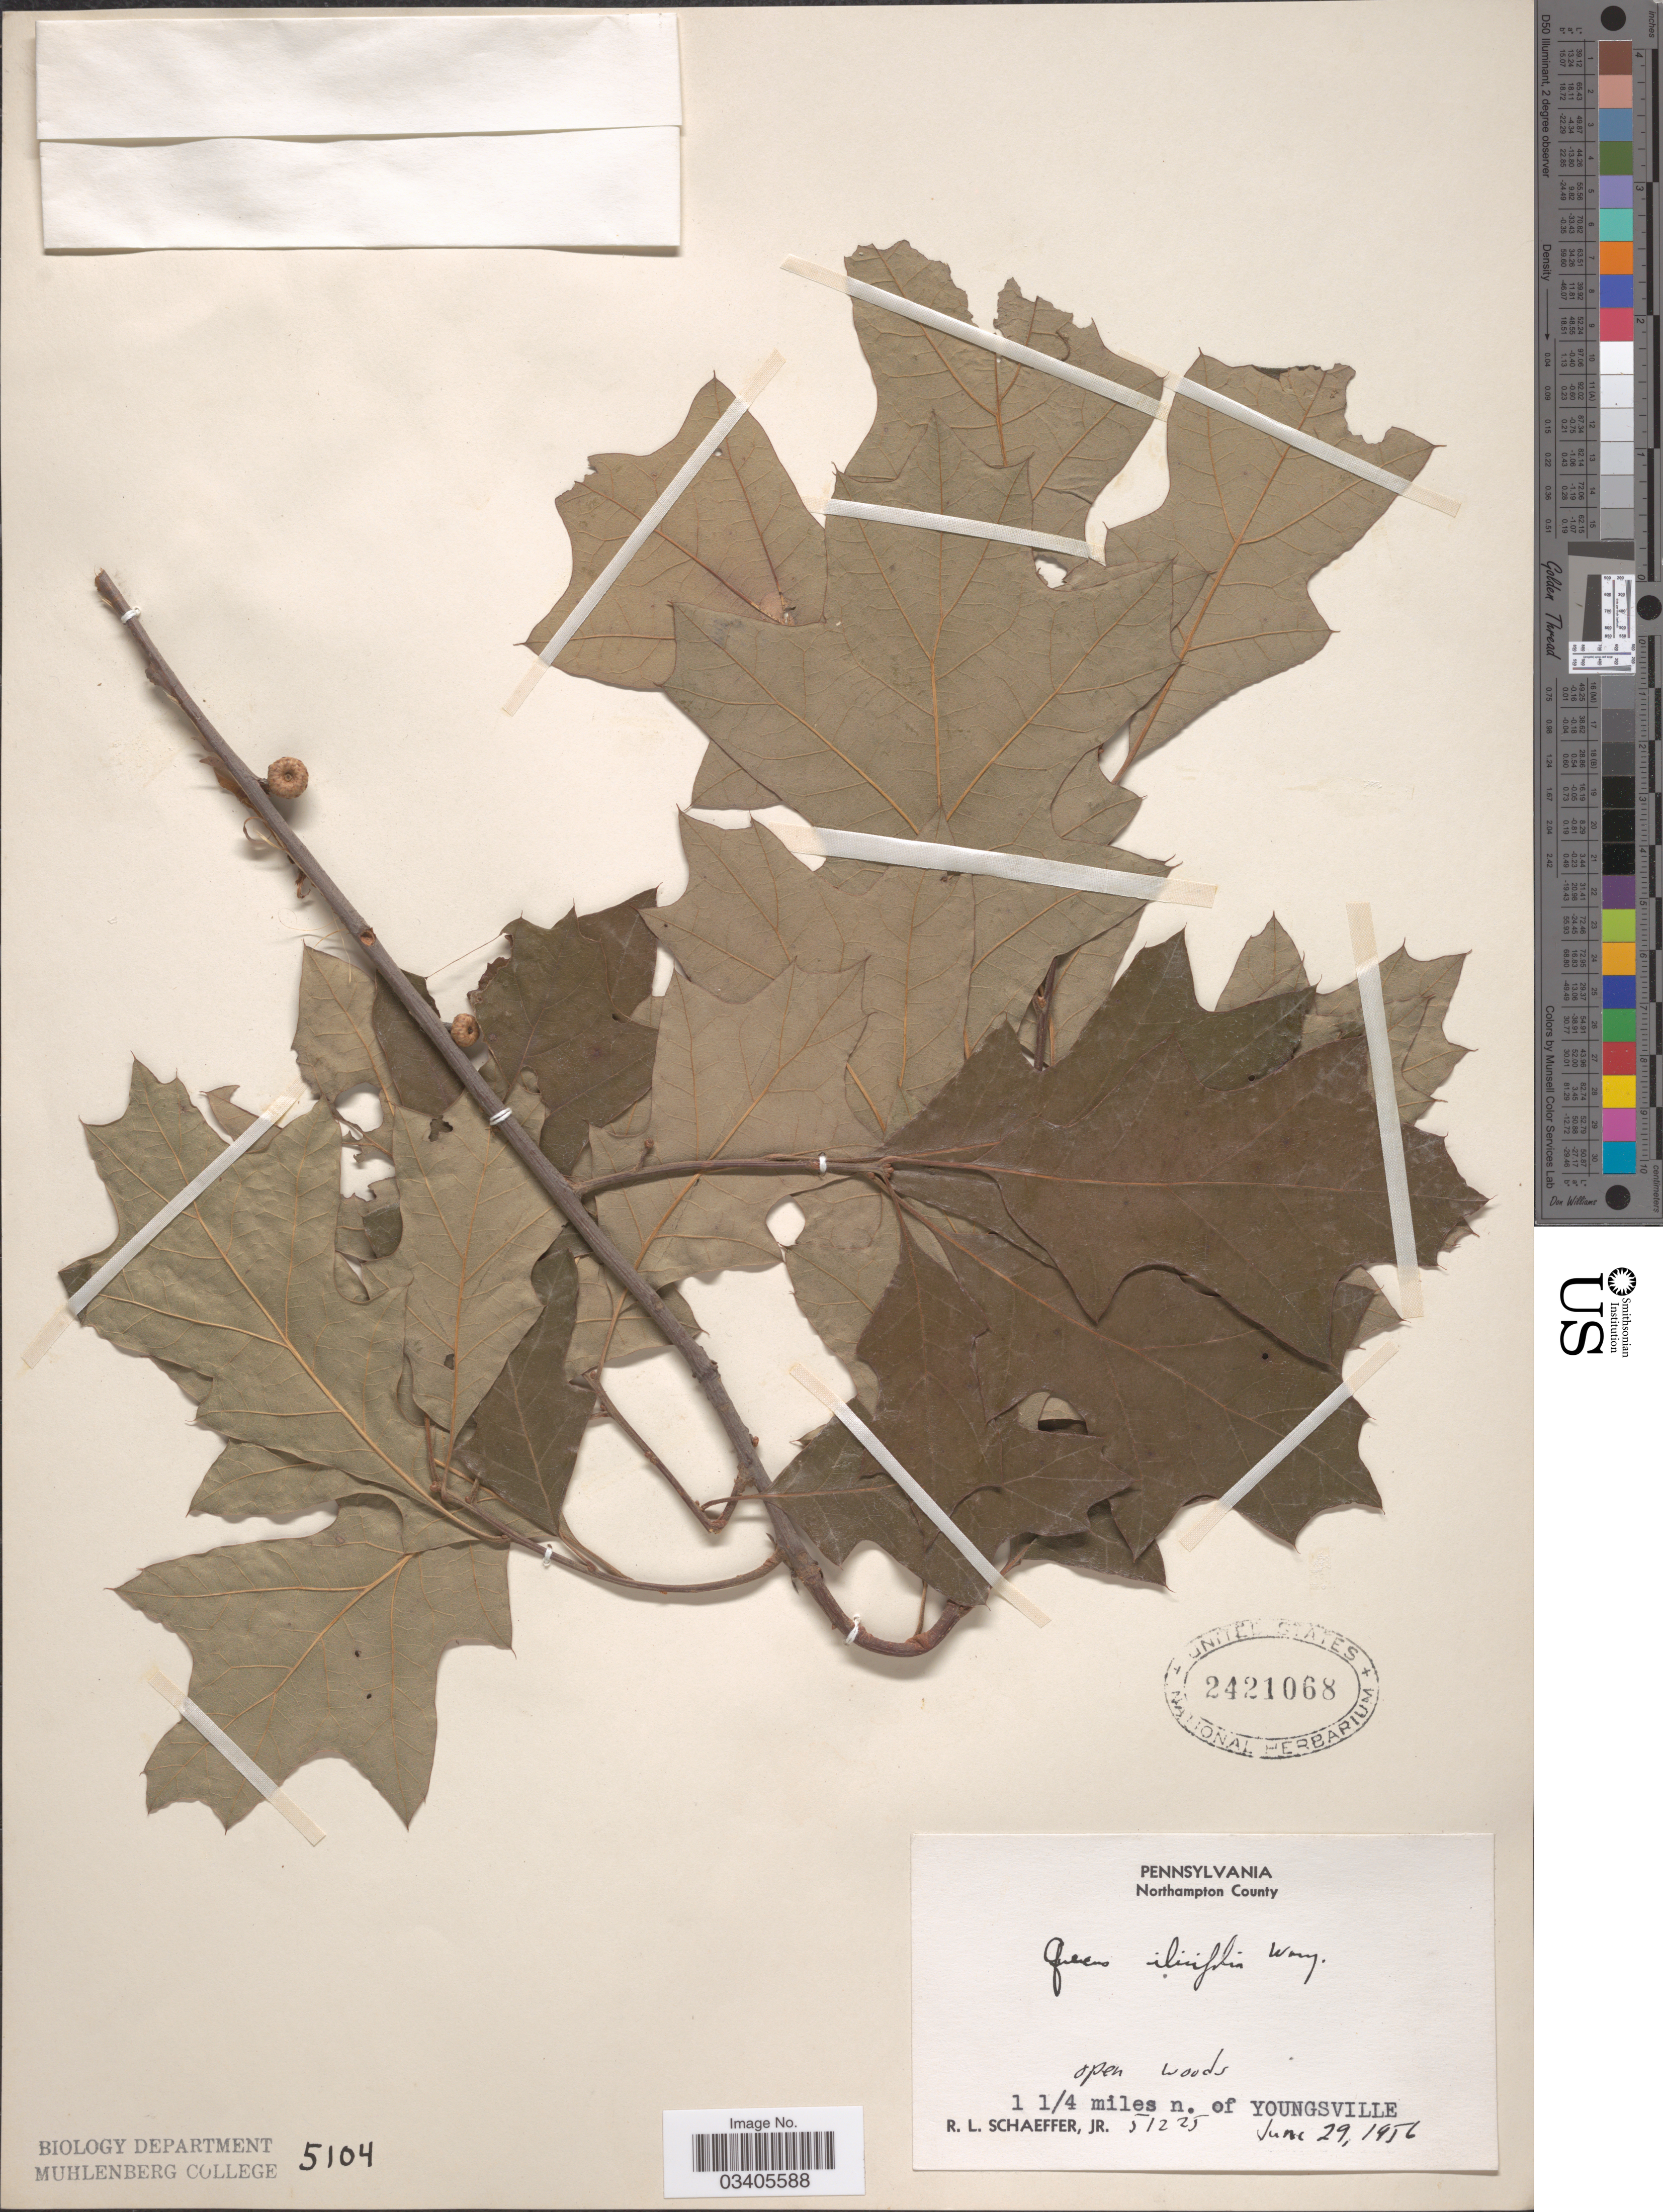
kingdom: Plantae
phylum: Tracheophyta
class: Magnoliopsida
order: Fagales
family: Fagaceae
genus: Quercus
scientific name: Quercus ilicifolia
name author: Wangenh.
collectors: R. L. Schaeffer Jr.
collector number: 51225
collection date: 1956-06-29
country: United States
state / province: Pennsylvania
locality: Northampton County. 1 1/4 miles n. of Youngsville.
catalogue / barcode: US 2421068